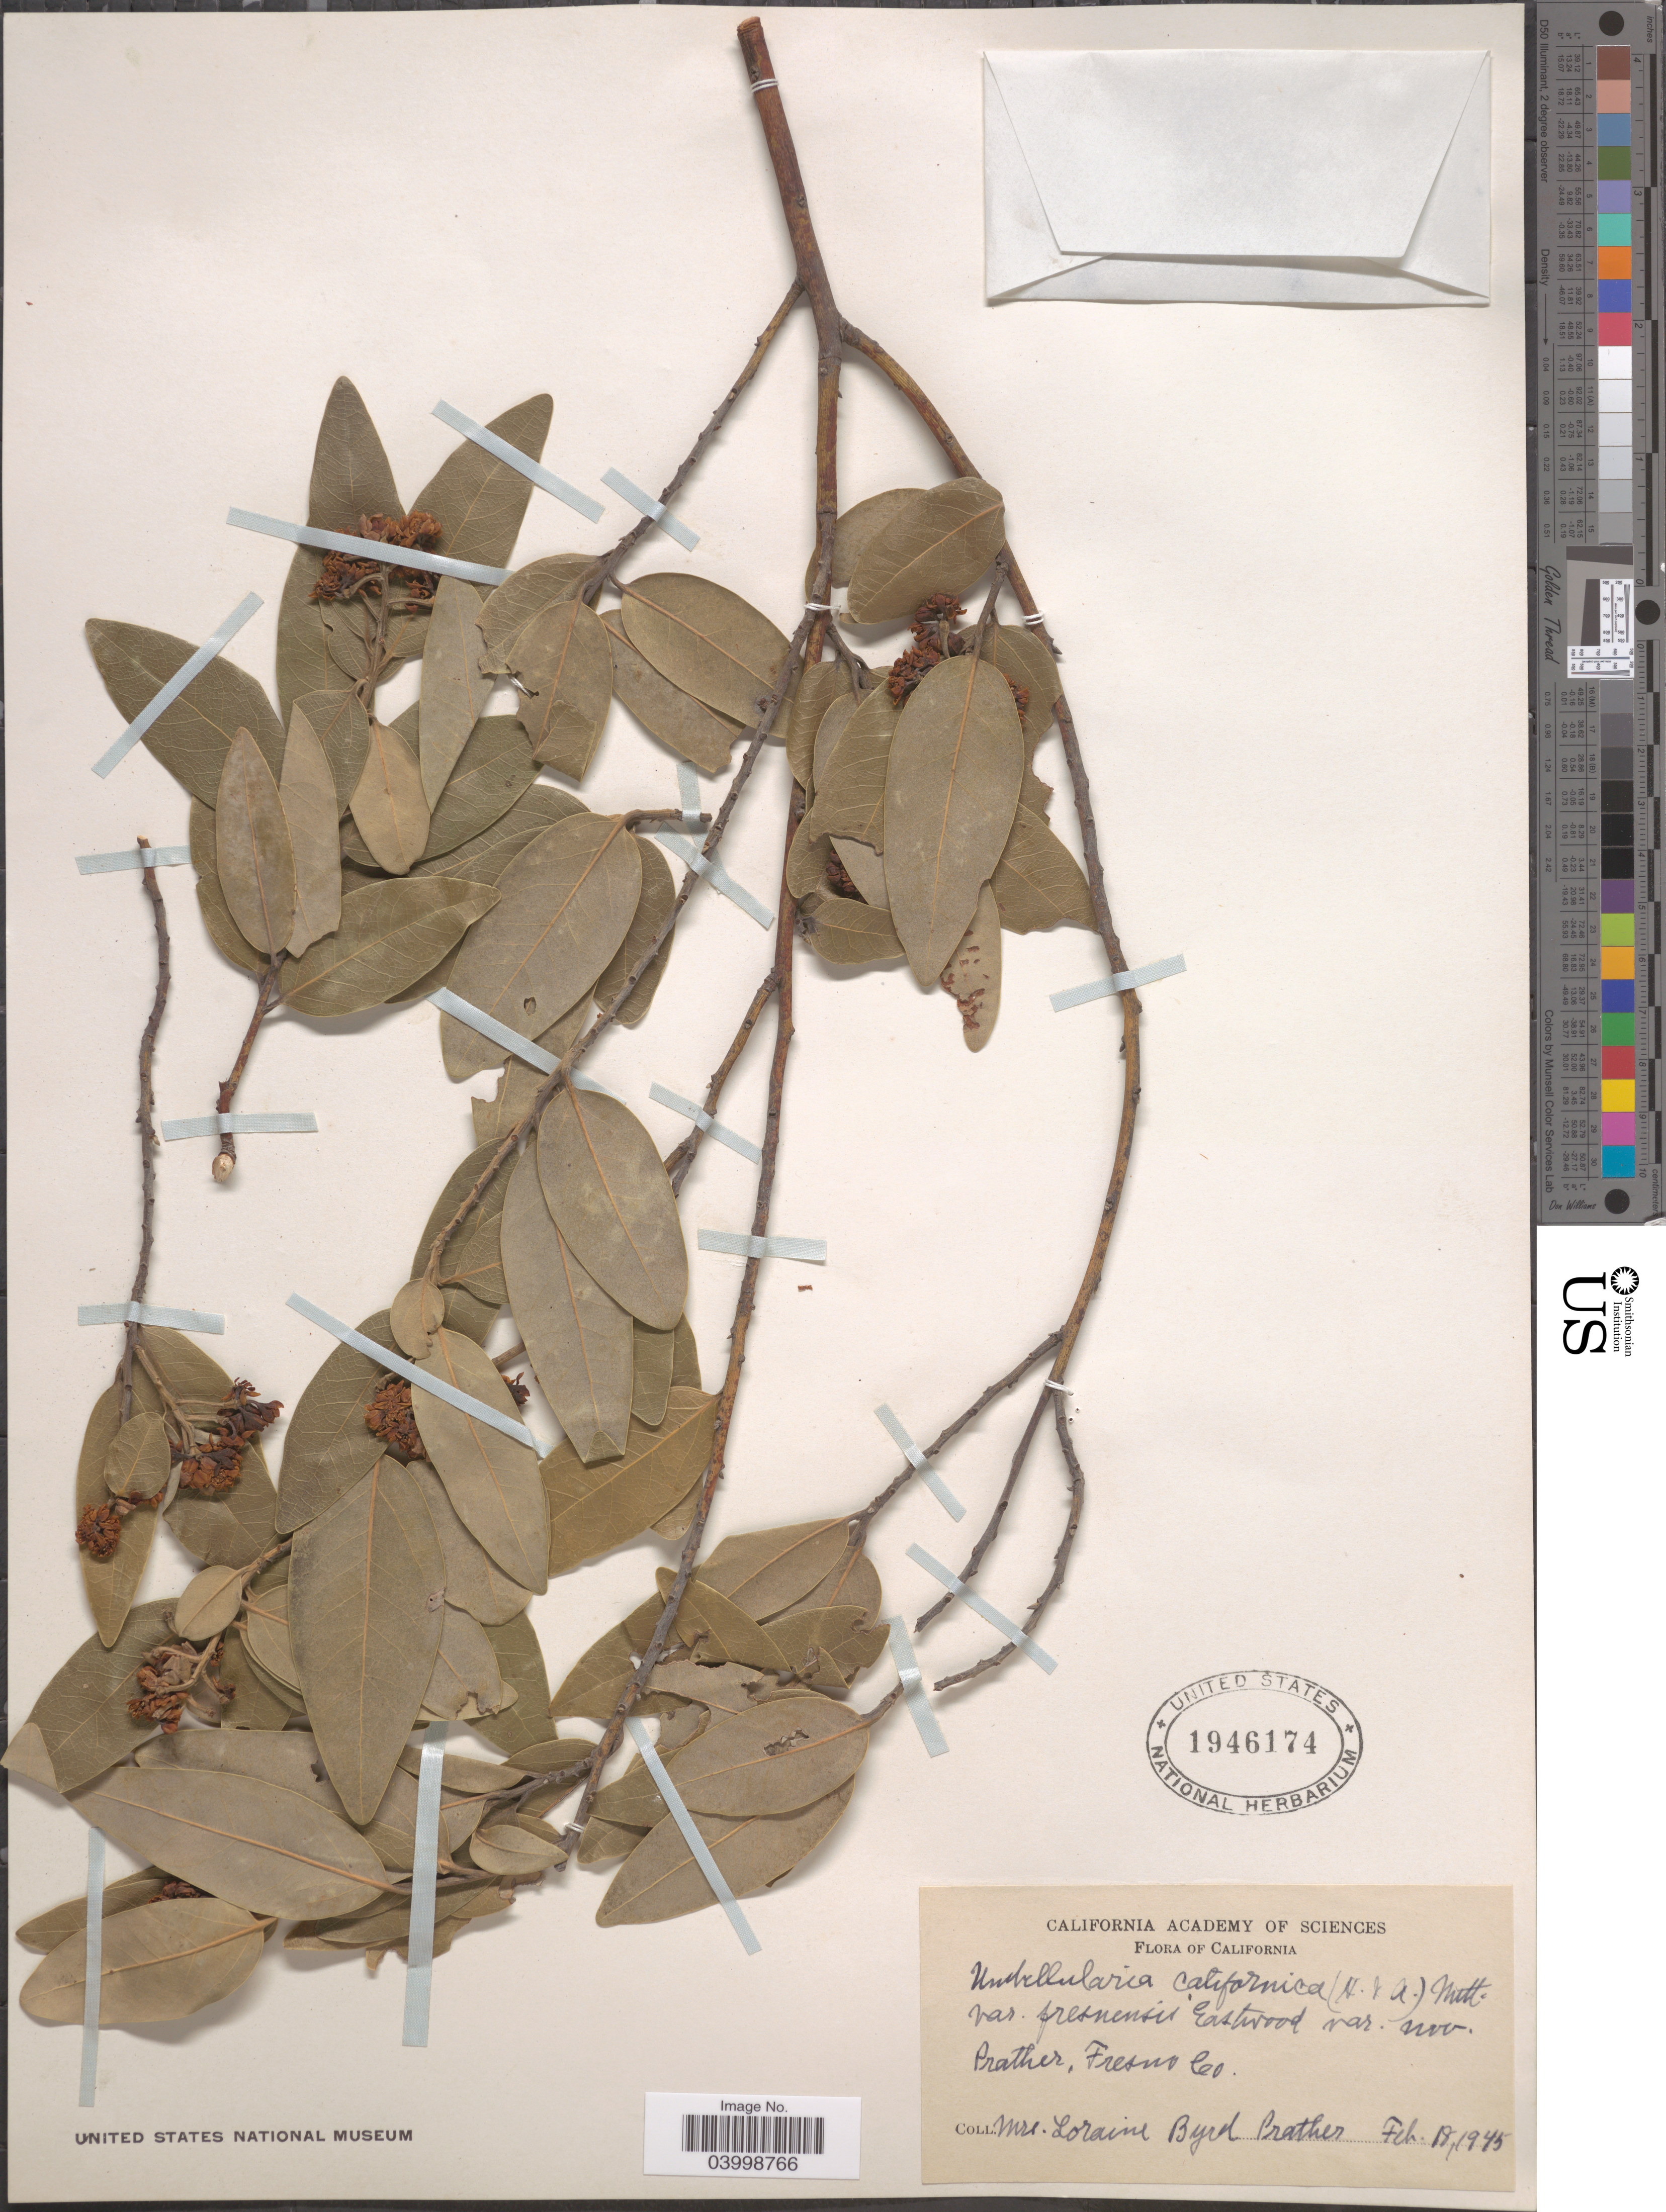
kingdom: Plantae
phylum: Tracheophyta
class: Magnoliopsida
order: Laurales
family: Lauraceae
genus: Umbellularia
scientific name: Umbellularia californica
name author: (Hook. & Arn.) Nutt.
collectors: L. Prather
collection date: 1945-02-18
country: United States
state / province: California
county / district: Fresno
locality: Prather, Fresno Co.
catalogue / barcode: US 1946174